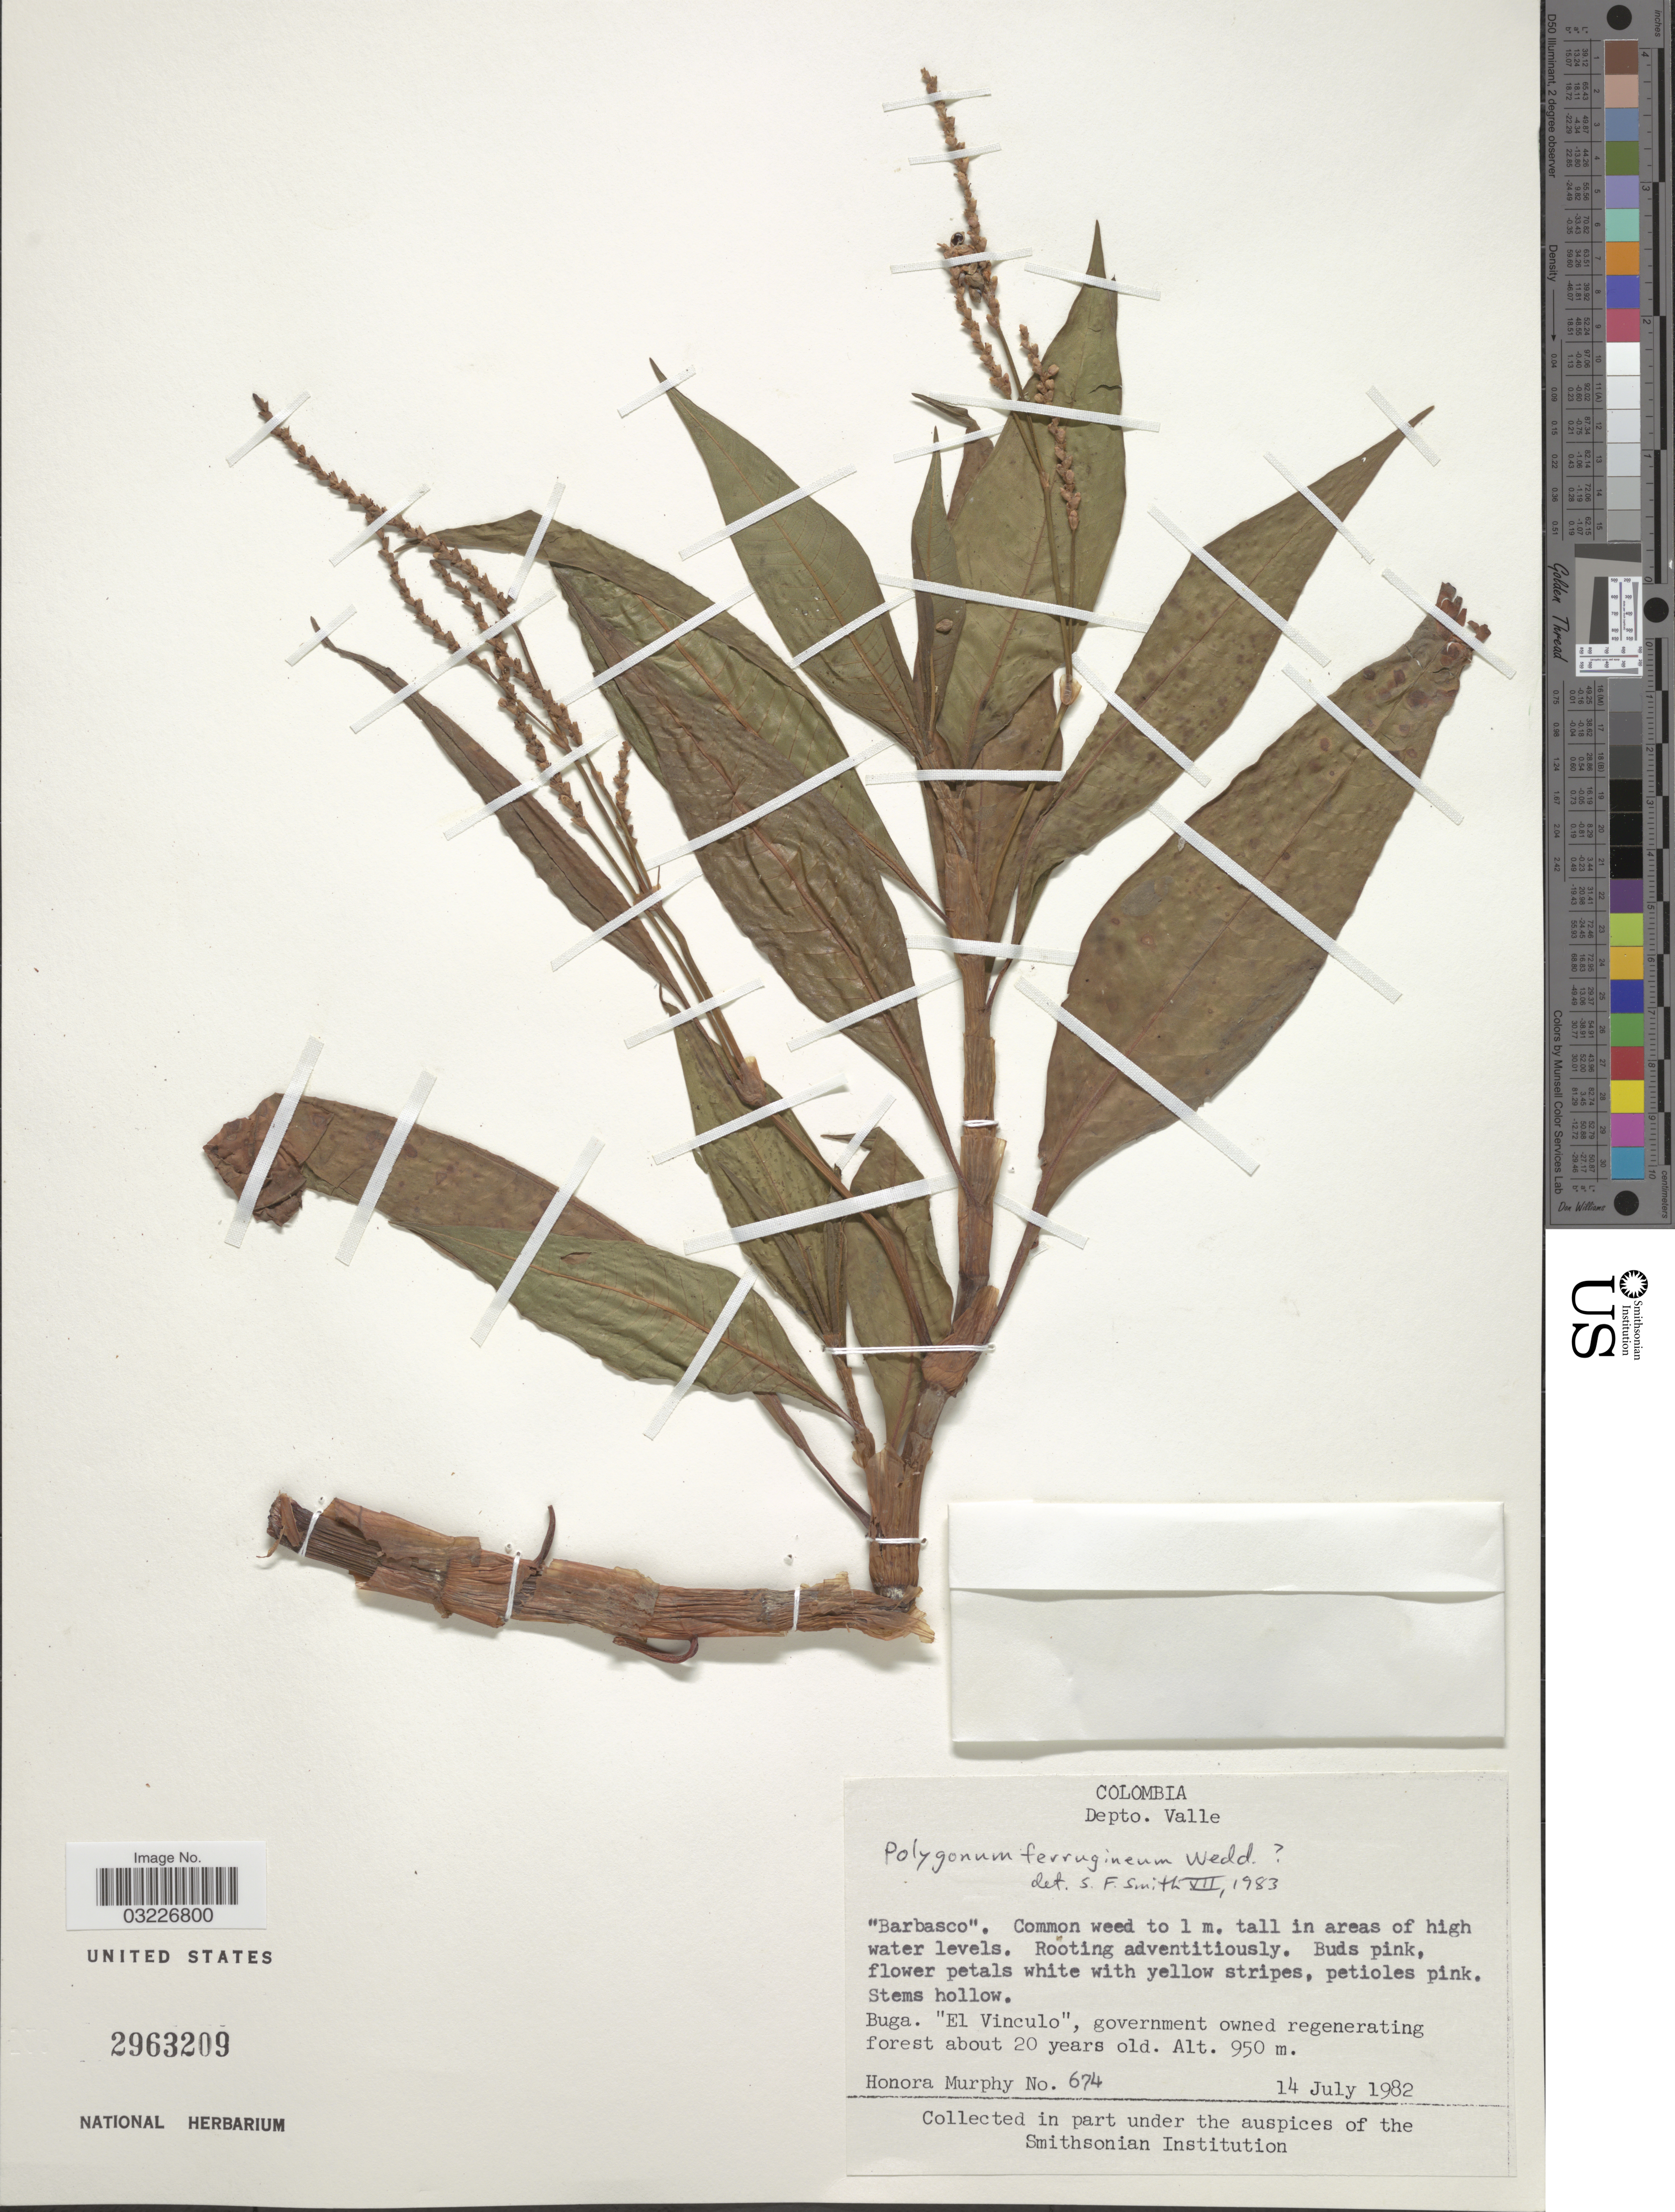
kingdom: Plantae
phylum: Tracheophyta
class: Magnoliopsida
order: Caryophyllales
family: Polygonaceae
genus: Polygonum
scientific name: Polygonum ferrugineum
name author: Wedd.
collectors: H. Murphy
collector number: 674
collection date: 1982-07-14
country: Colombia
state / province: Valle del Cauca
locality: Depto. Valle. Buga. "El Vinculo", government owned regenerating forest about 20 years old.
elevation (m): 950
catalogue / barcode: US 2963209